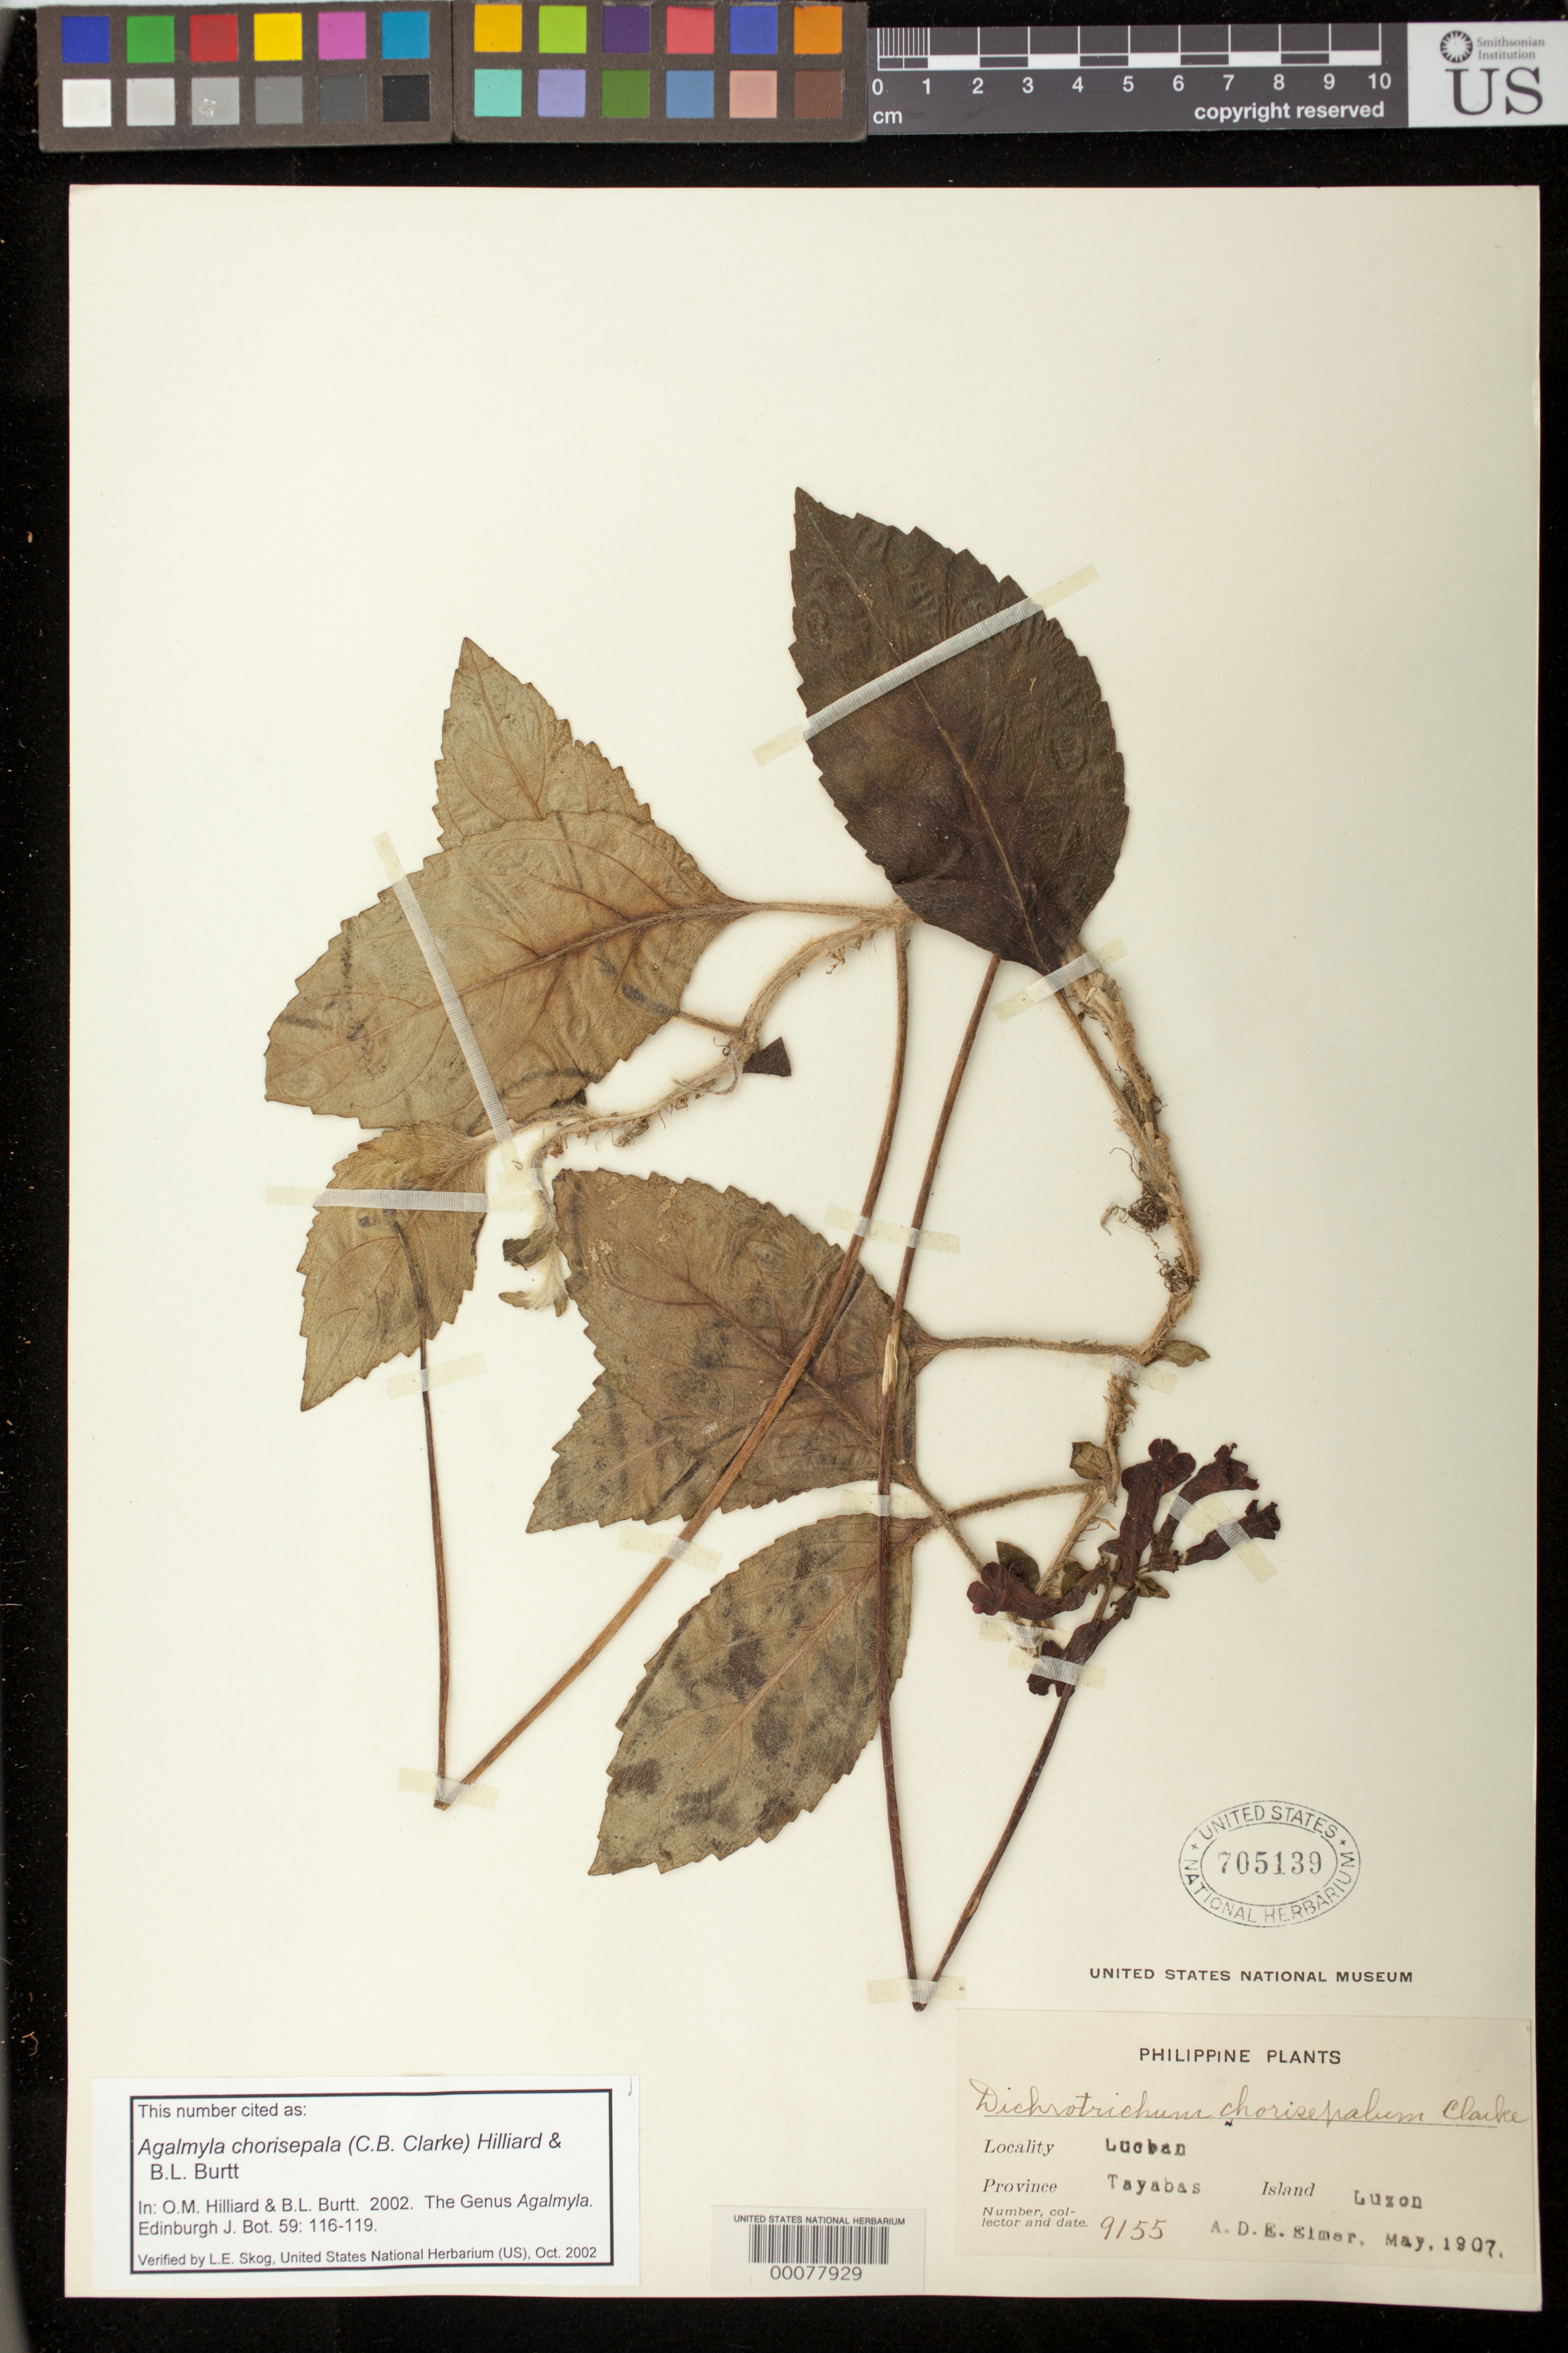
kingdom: Plantae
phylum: Tracheophyta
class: Magnoliopsida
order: Lamiales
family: Gesneriaceae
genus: Agalmyla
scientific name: Agalmyla chorisepala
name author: (C.B. Clarke) Hilliard & B.L. Burtt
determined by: Hilliard, O. M.; Burtt, B. L.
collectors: A. D. E. Elmer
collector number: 9155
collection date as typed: May 1907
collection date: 1907-05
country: Philippines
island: Luzon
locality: Lucban, Prov. Tayabas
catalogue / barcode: US 705139